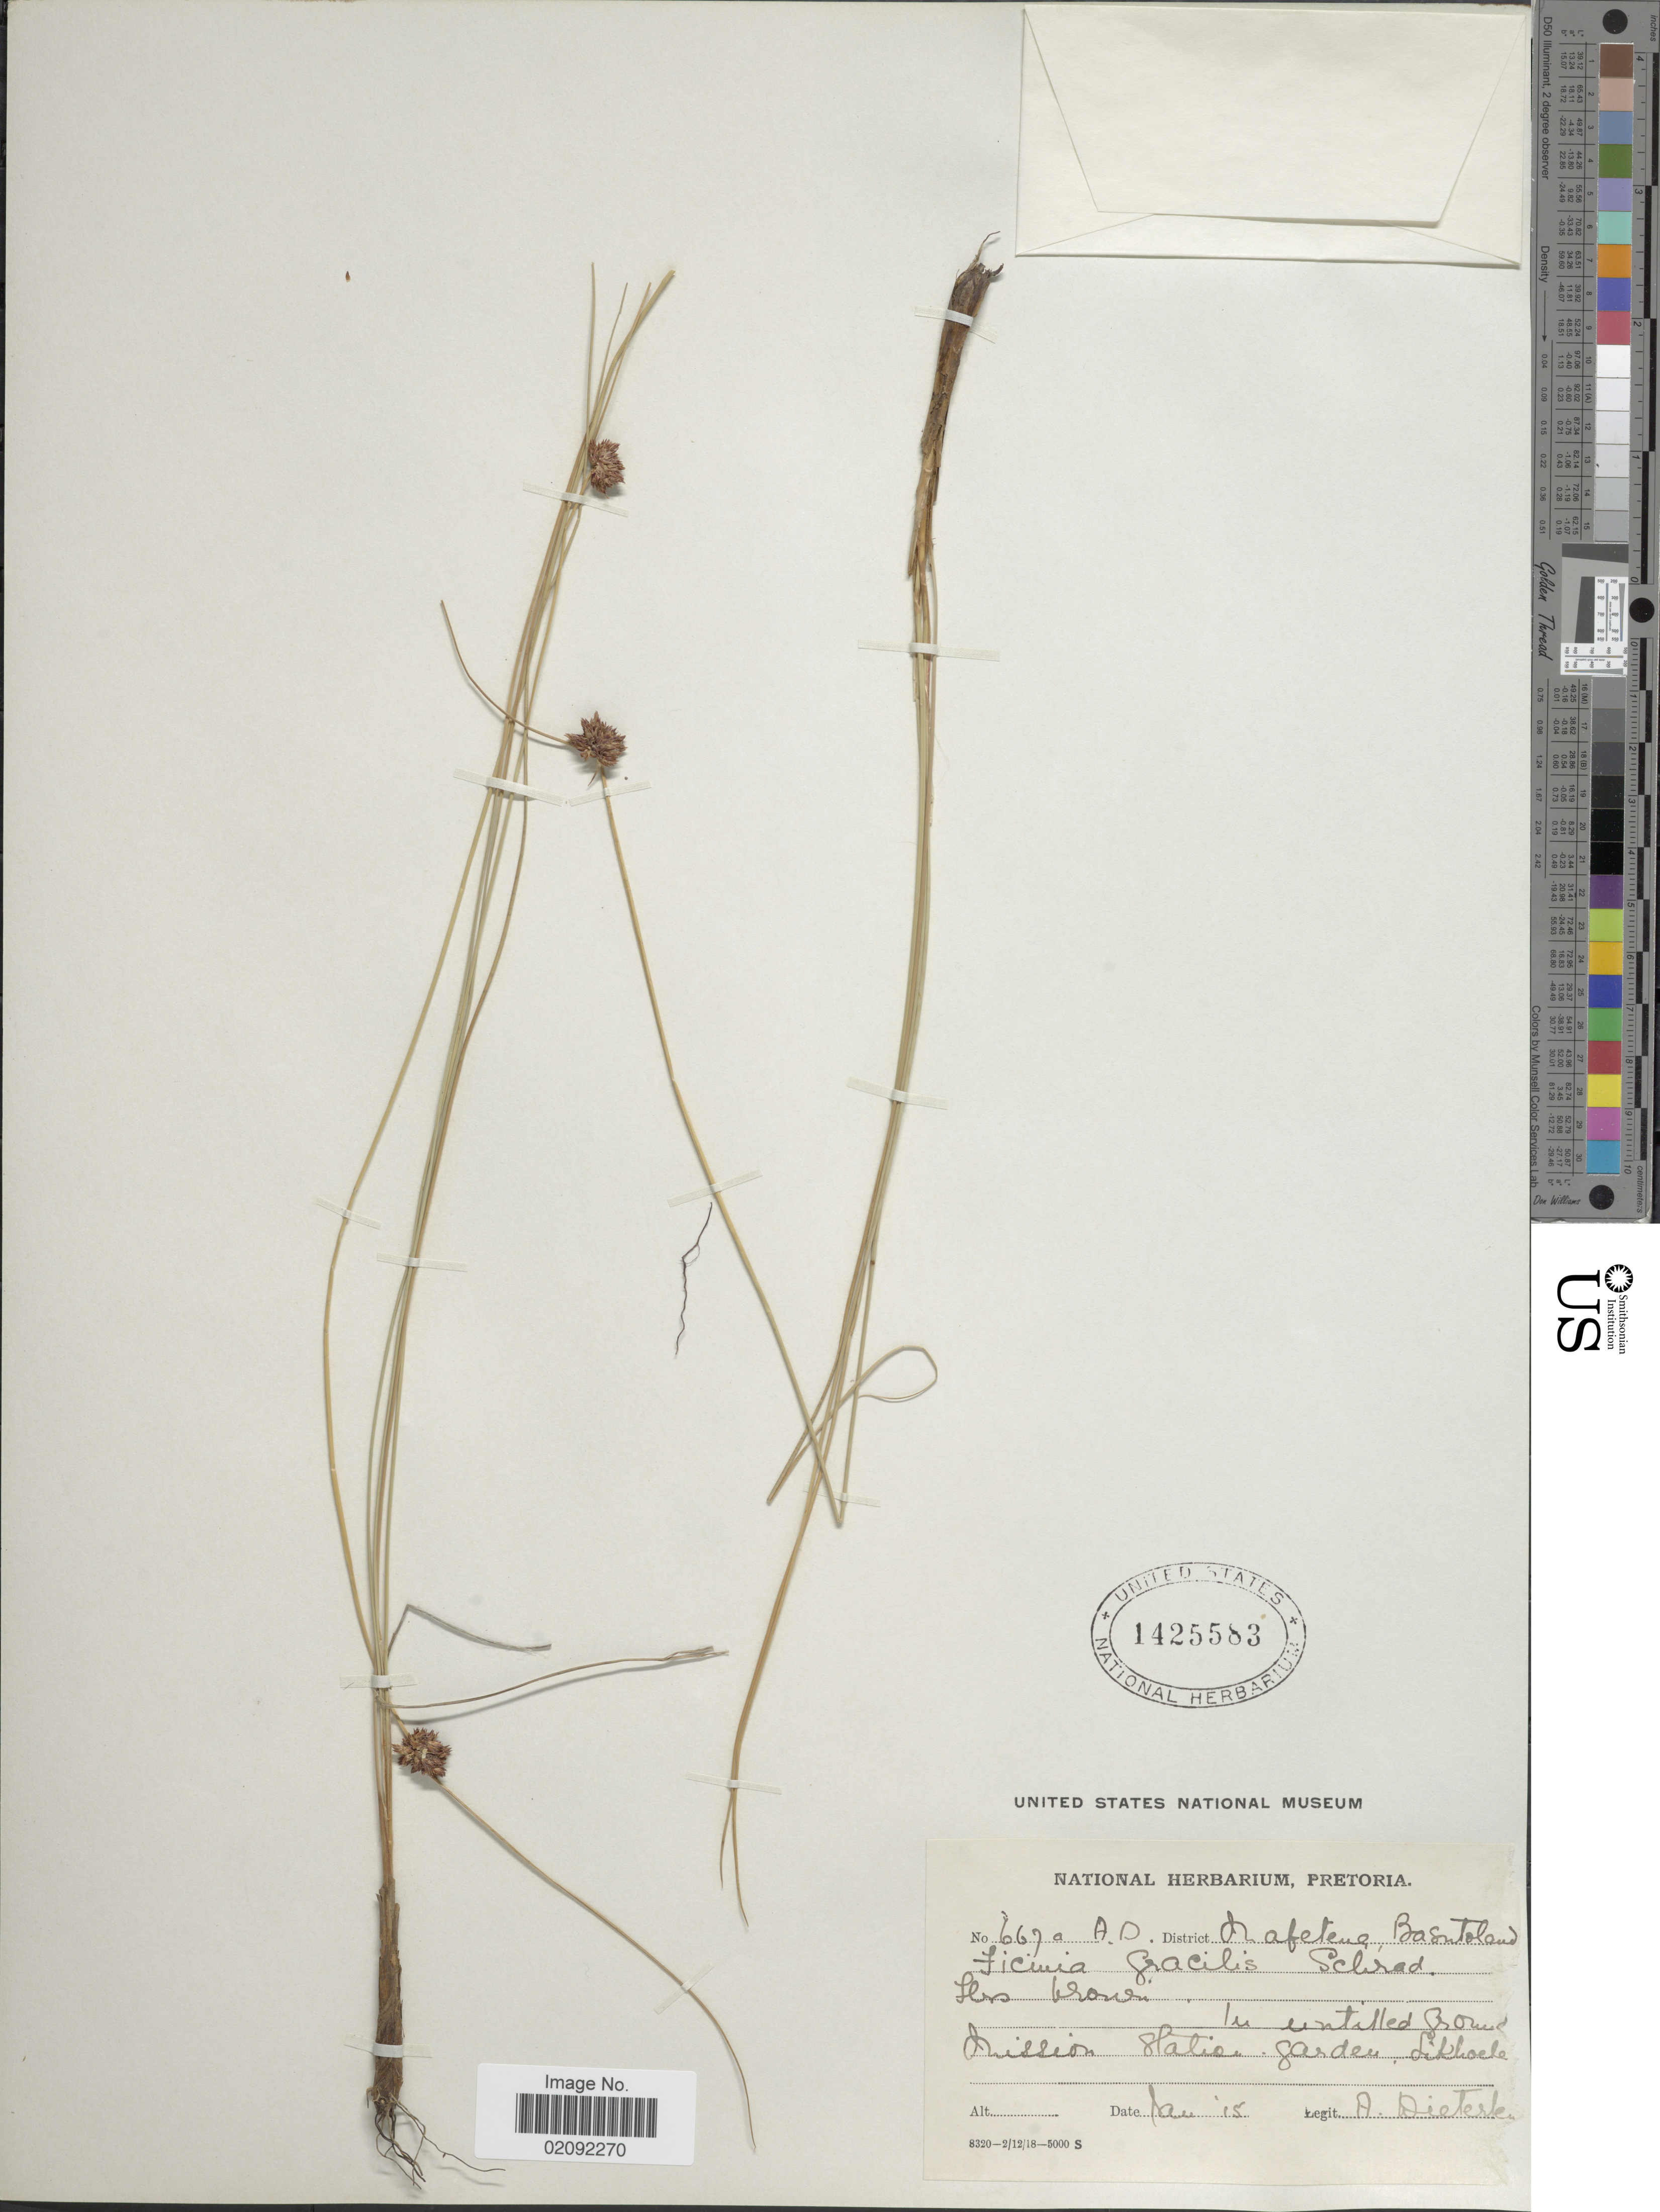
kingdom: Plantae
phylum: Tracheophyta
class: Liliopsida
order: Poales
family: Cyperaceae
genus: Ficinia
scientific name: Ficinia gracilis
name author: Schrad.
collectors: A. Dieterlen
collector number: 667a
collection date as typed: Transcribed d/m/y: /1/15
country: Lesotho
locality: District Rafetena, Basutoland, Mission Station. garden Likhoele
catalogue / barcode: US 1425583